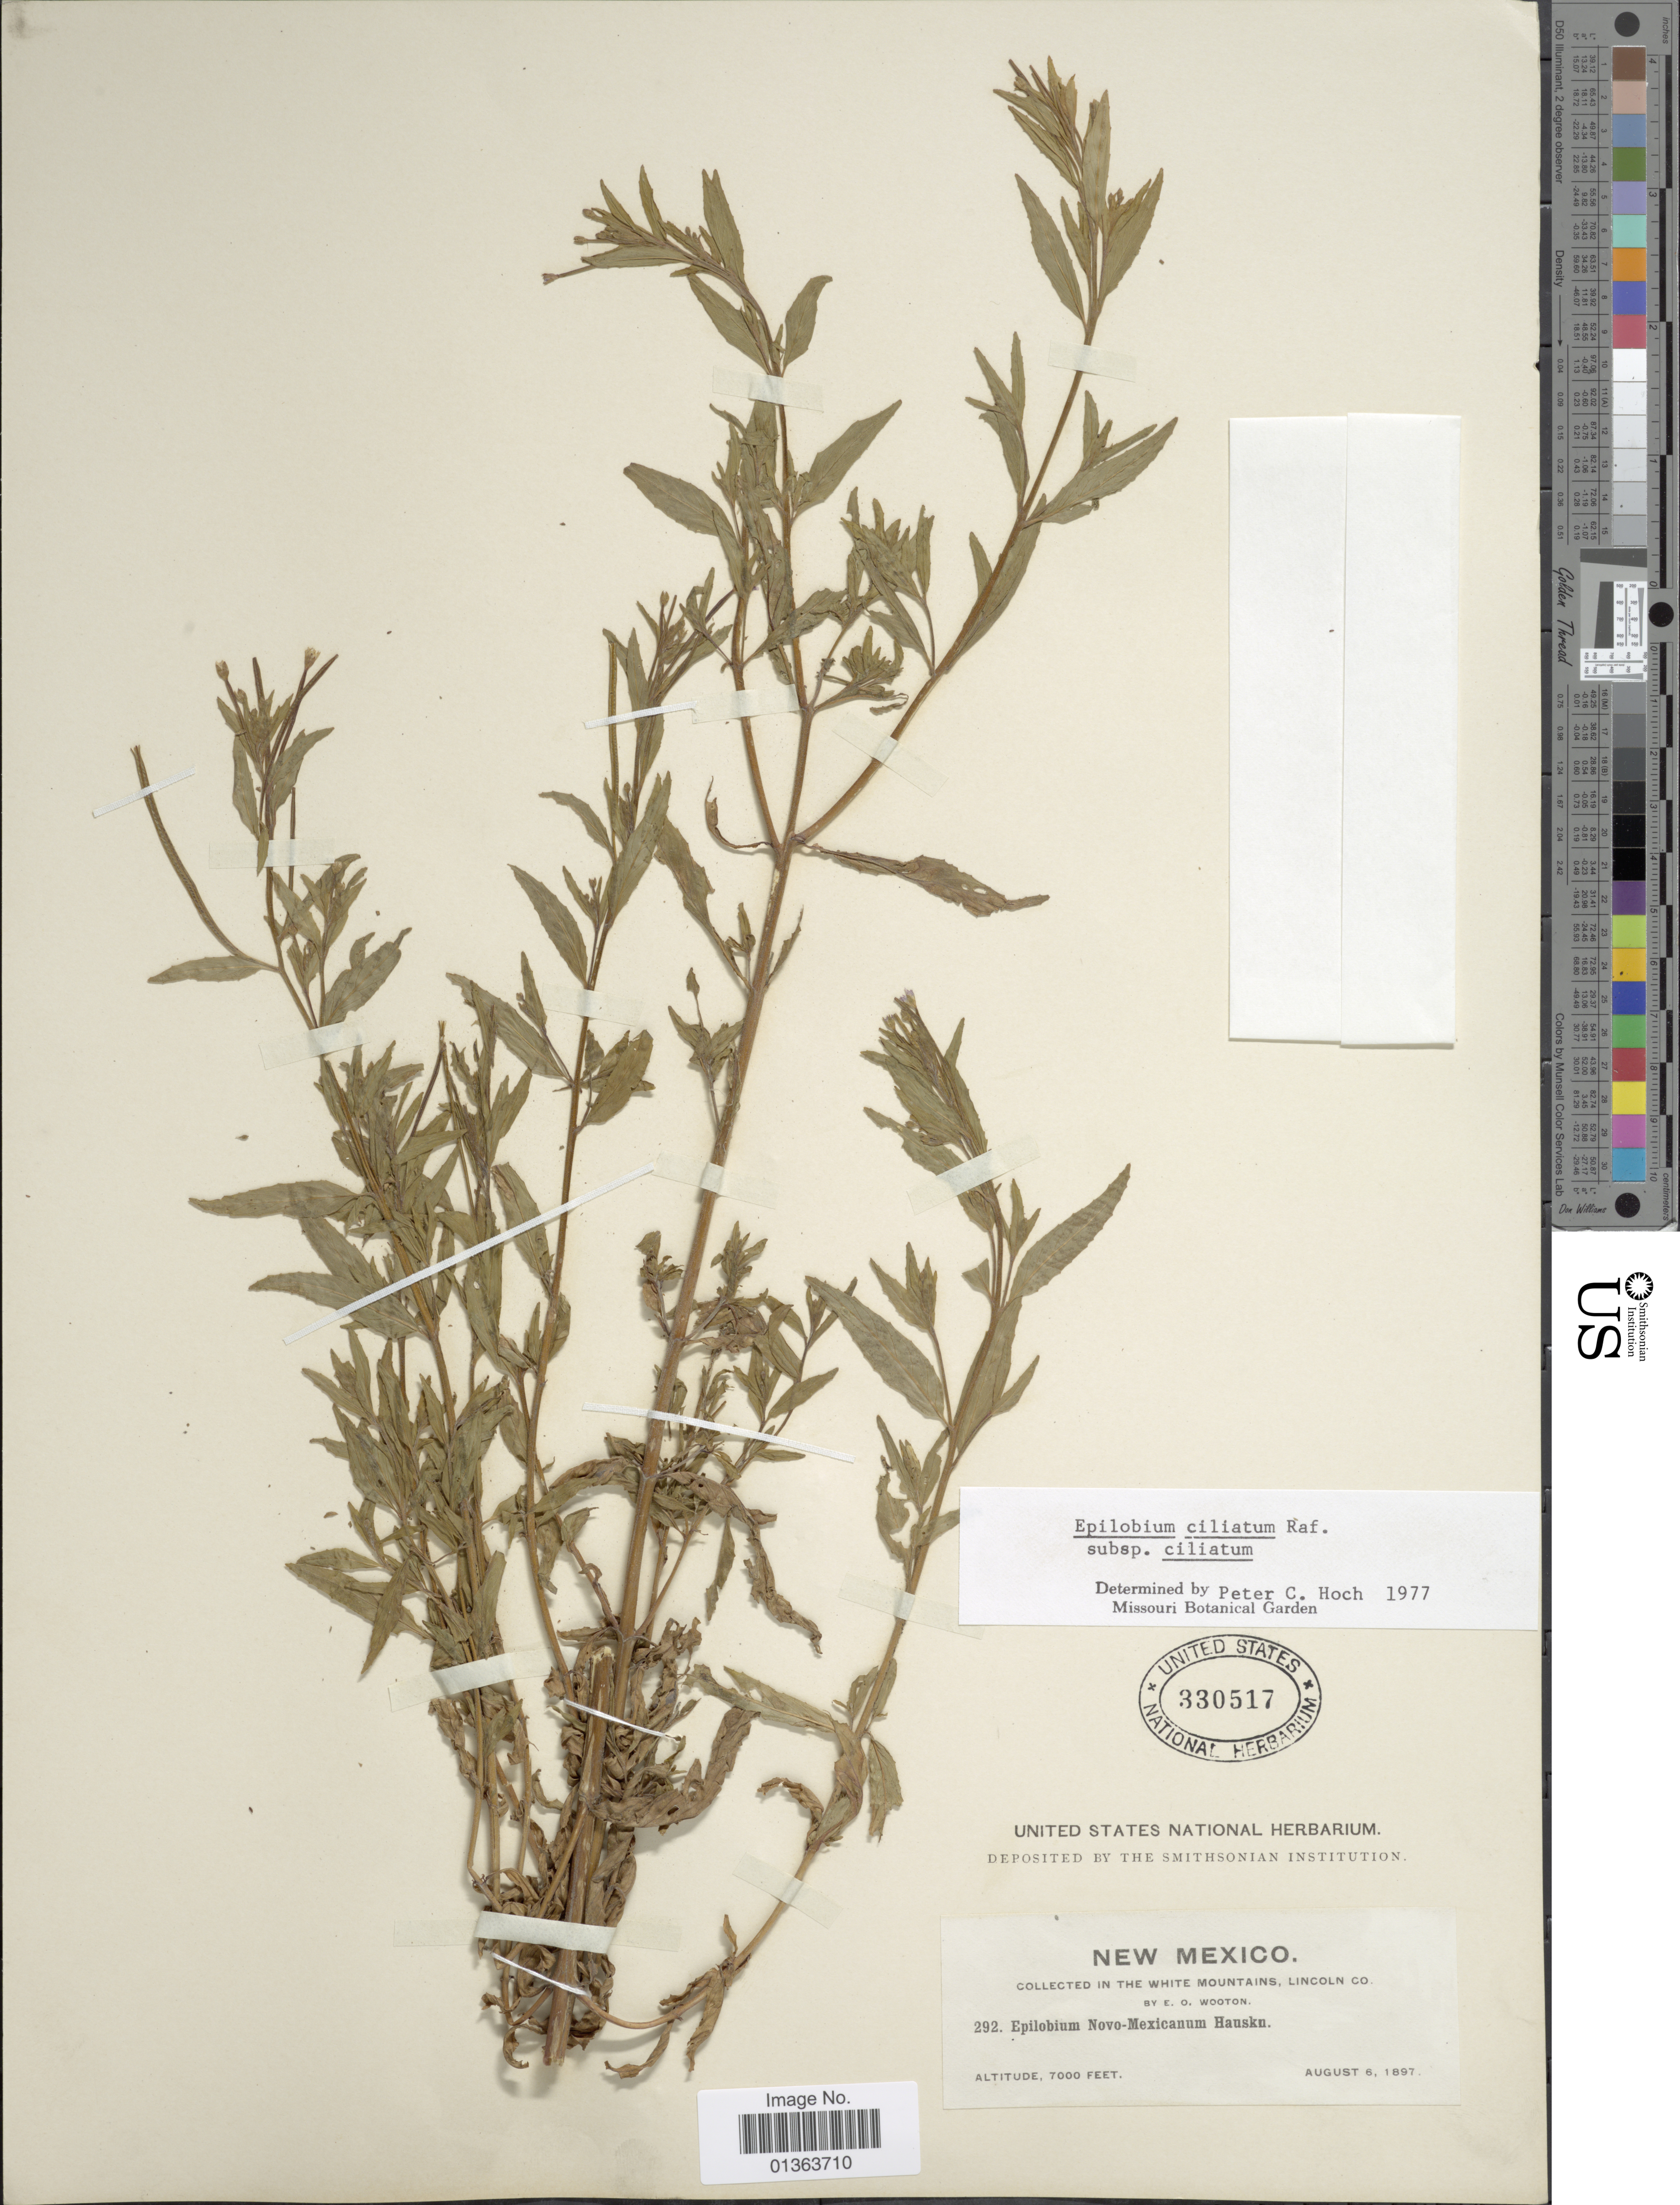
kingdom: Plantae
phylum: Tracheophyta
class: Magnoliopsida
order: Myrtales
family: Onagraceae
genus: Epilobium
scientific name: Epilobium ciliatum subsp. ciliatum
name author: Raf.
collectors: E. O. Wooton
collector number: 292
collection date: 1897-08-06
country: United States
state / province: New Mexico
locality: In the White Mountains, Lincoln Co.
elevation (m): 2134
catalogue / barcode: US 330517